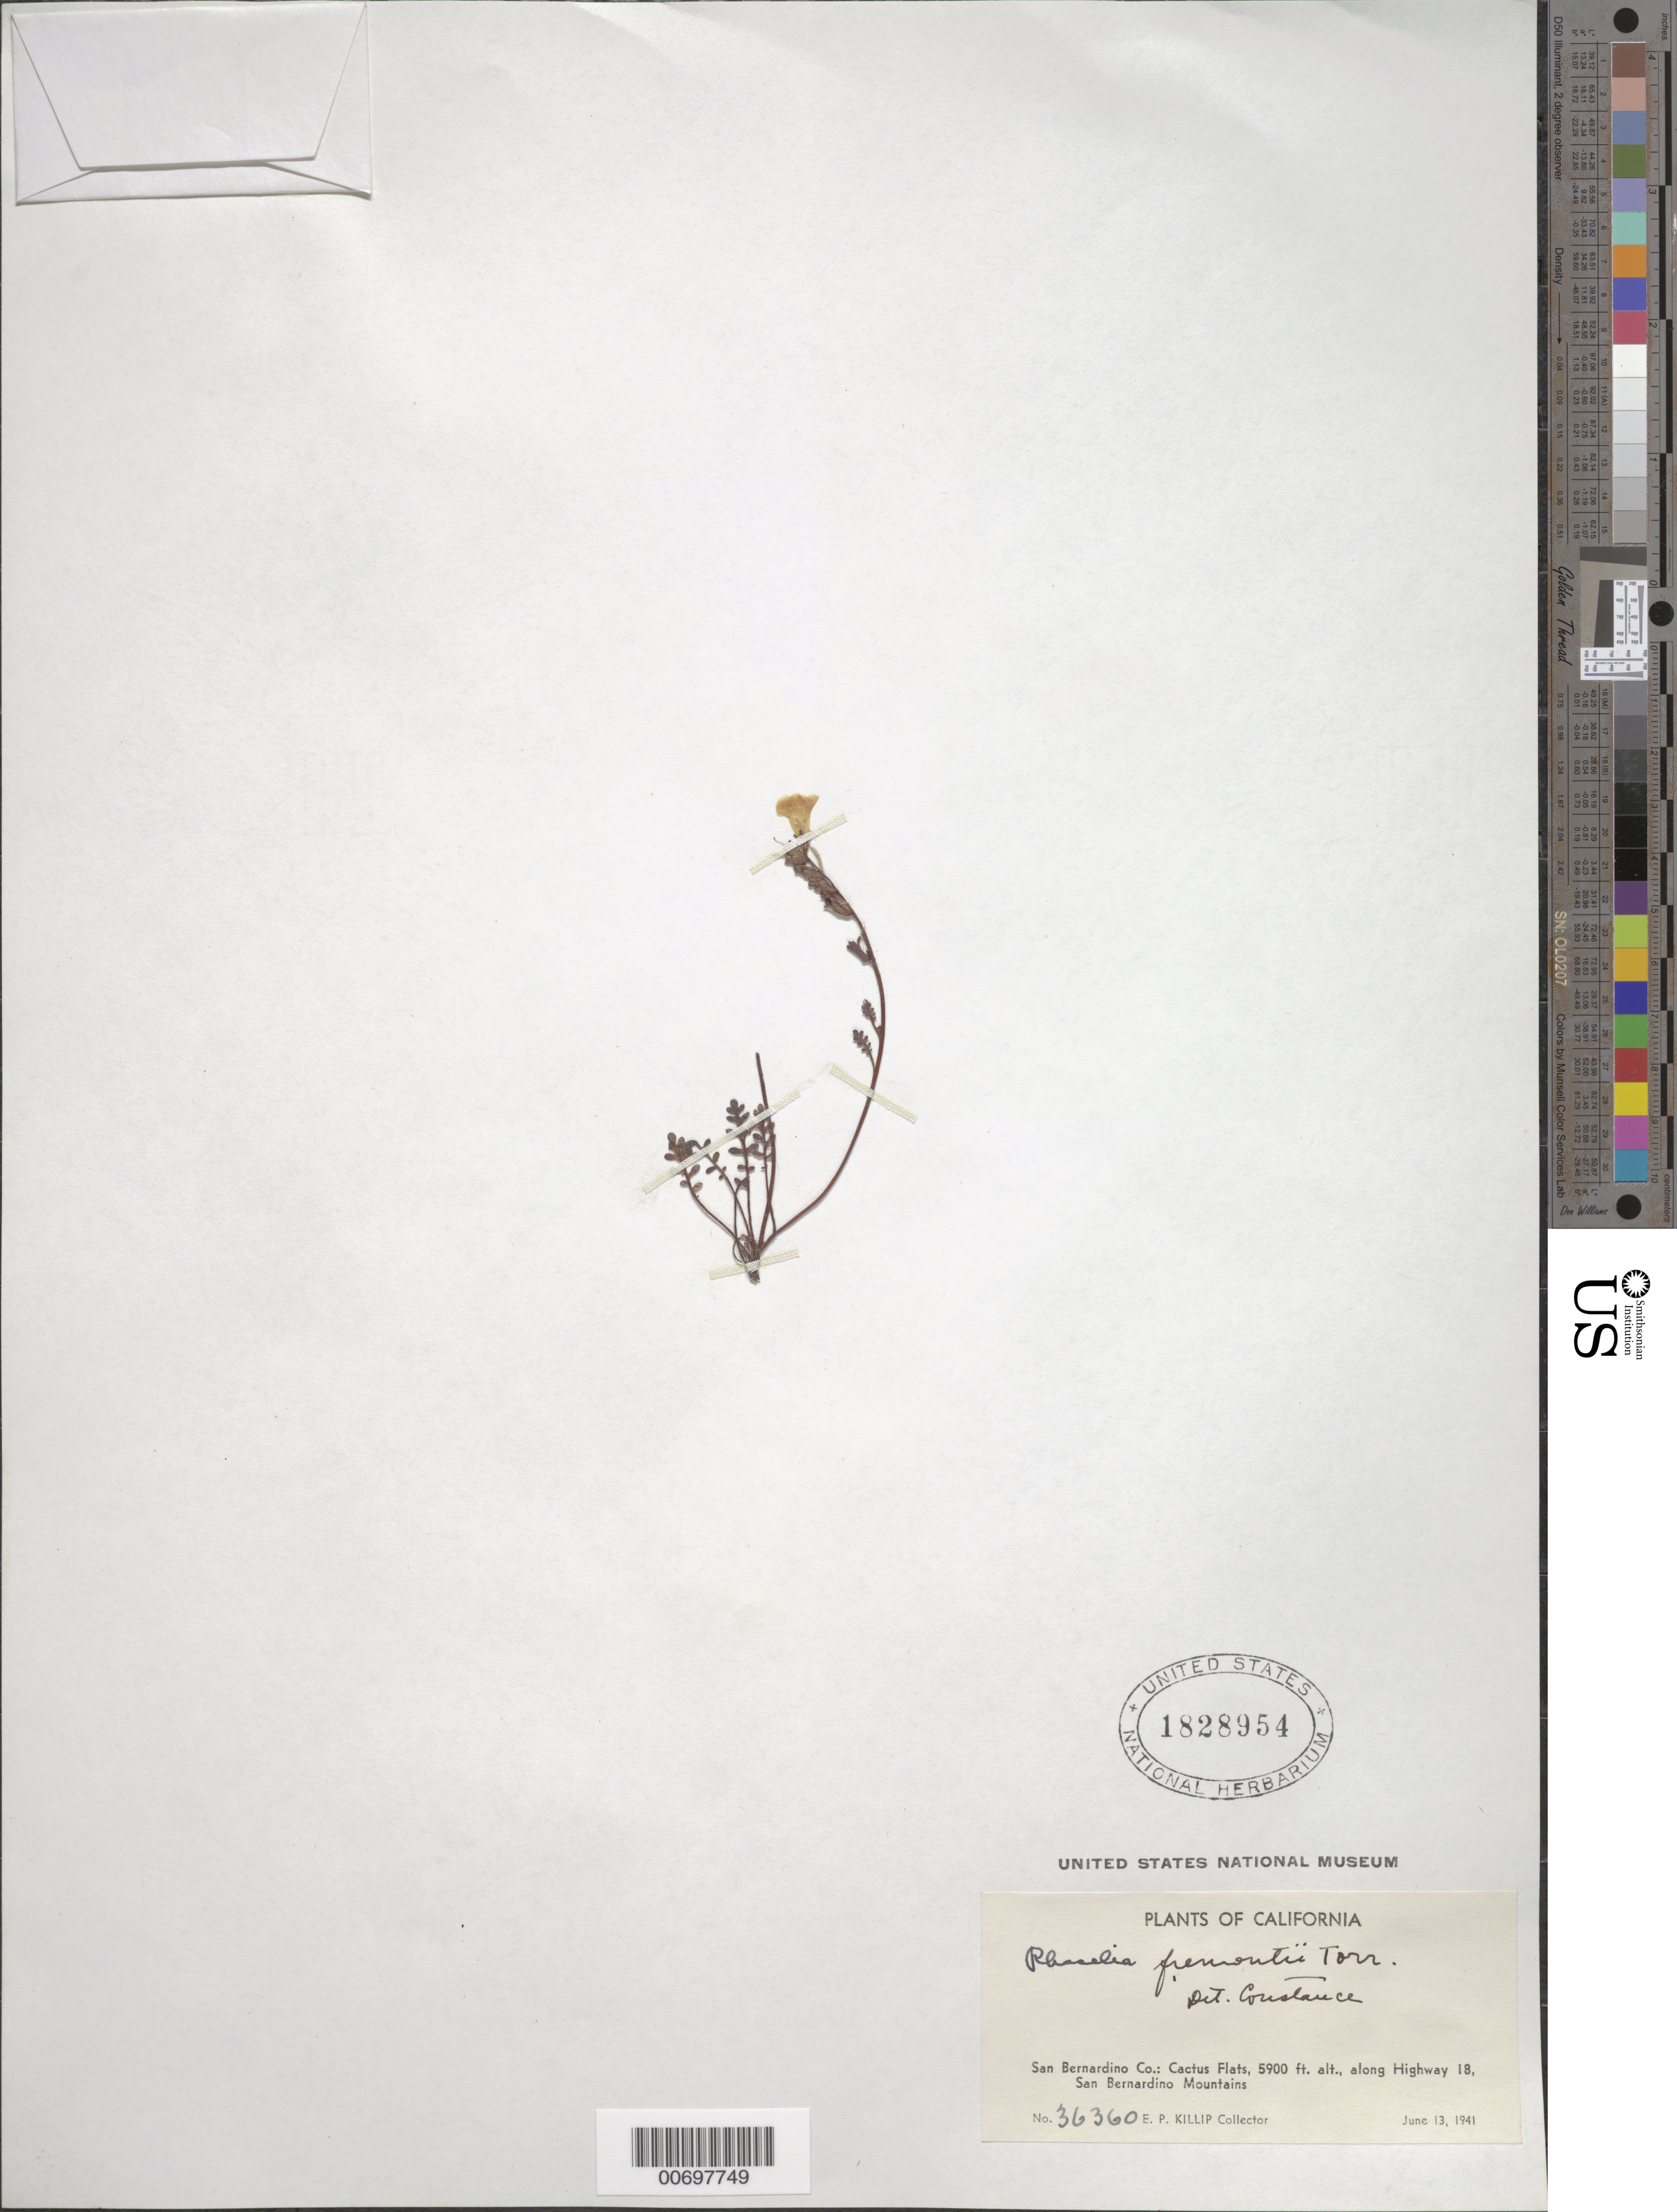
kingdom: Plantae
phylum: Tracheophyta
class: Magnoliopsida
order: Boraginales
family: Hydrophyllaceae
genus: Phacelia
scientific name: Phacelia fremontii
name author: Torr. in Ives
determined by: Constance, L., (UC), University of California Berkeley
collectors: E. P. Killip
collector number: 36360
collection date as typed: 13 Jun 1941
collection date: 1941-06-13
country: United States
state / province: California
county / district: San Bernardino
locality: Cactus Flats, along Highway 18, San Bernardino Mts.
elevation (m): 1798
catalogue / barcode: US 1828954